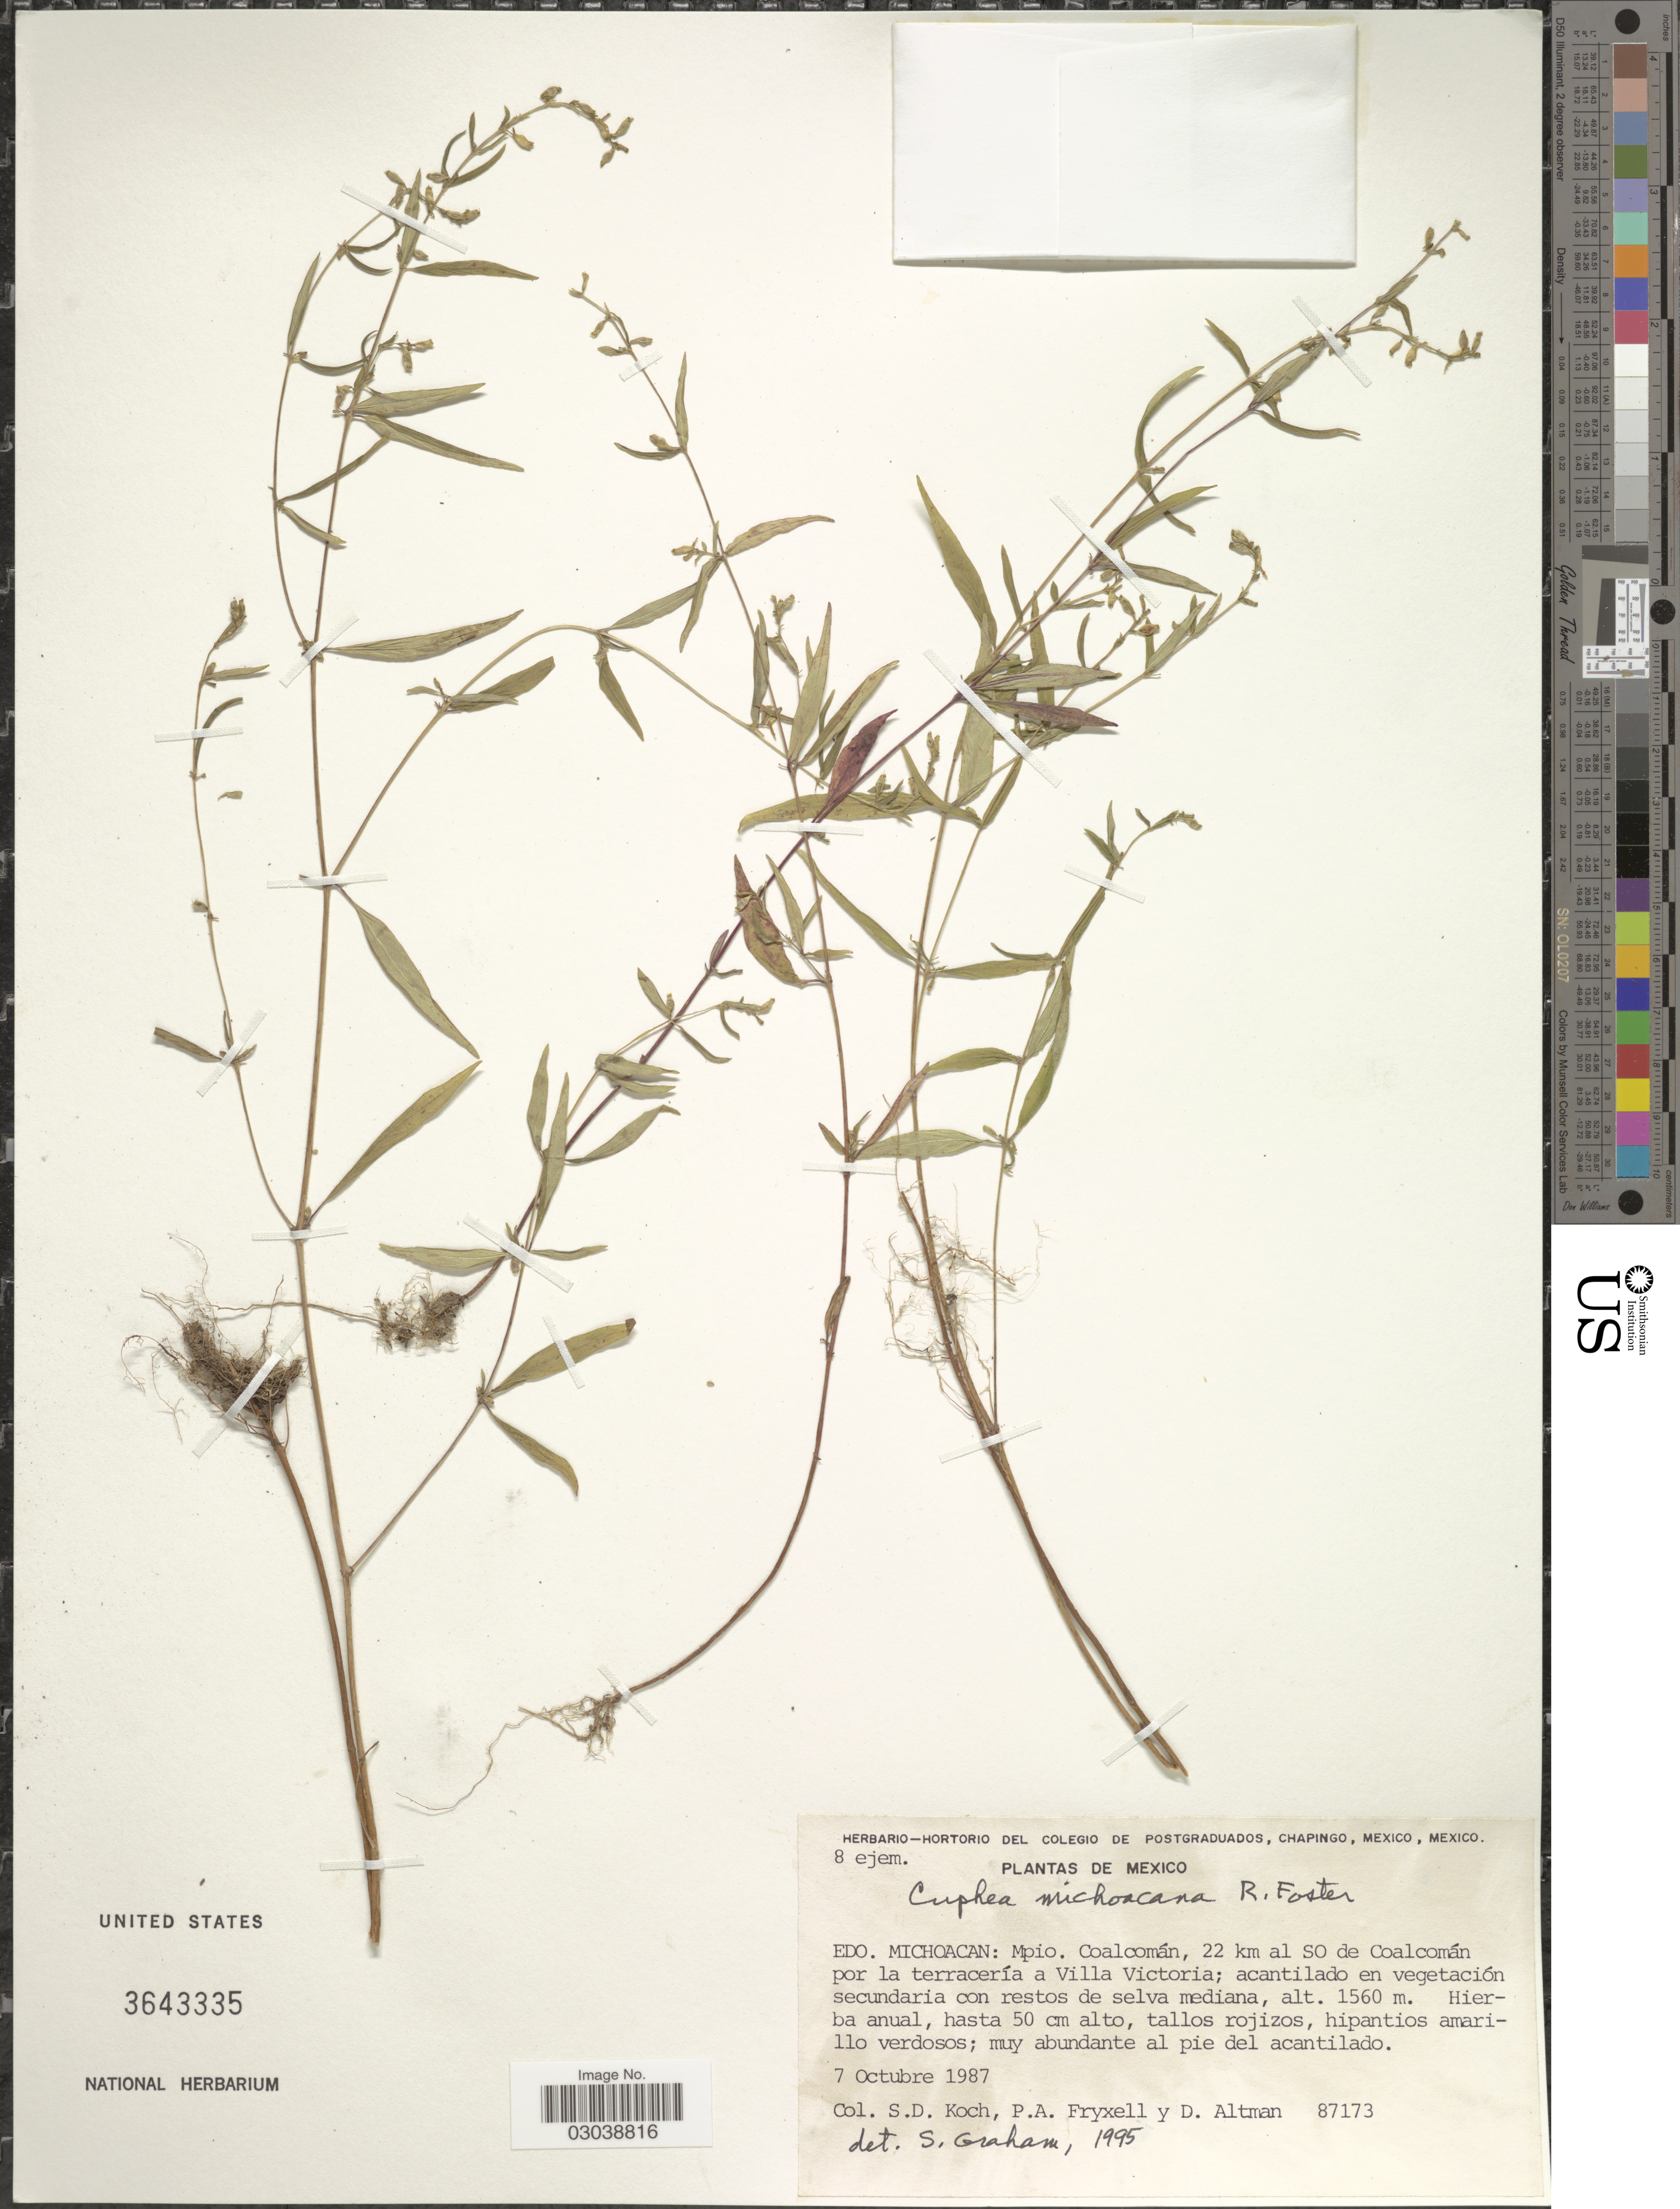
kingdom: Plantae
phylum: Tracheophyta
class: Magnoliopsida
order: Myrtales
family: Lythraceae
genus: Cuphea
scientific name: Cuphea michoacana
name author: R.C. Foster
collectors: S. Koch, P. A. Fryxell & D. Altman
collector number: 87173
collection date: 1987-10-07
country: Mexico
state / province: Michoacán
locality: Mpio. Coalcamán, 22 km al SO de Coalcomán por la terracería a villa Victoria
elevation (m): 1560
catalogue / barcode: US 3643335